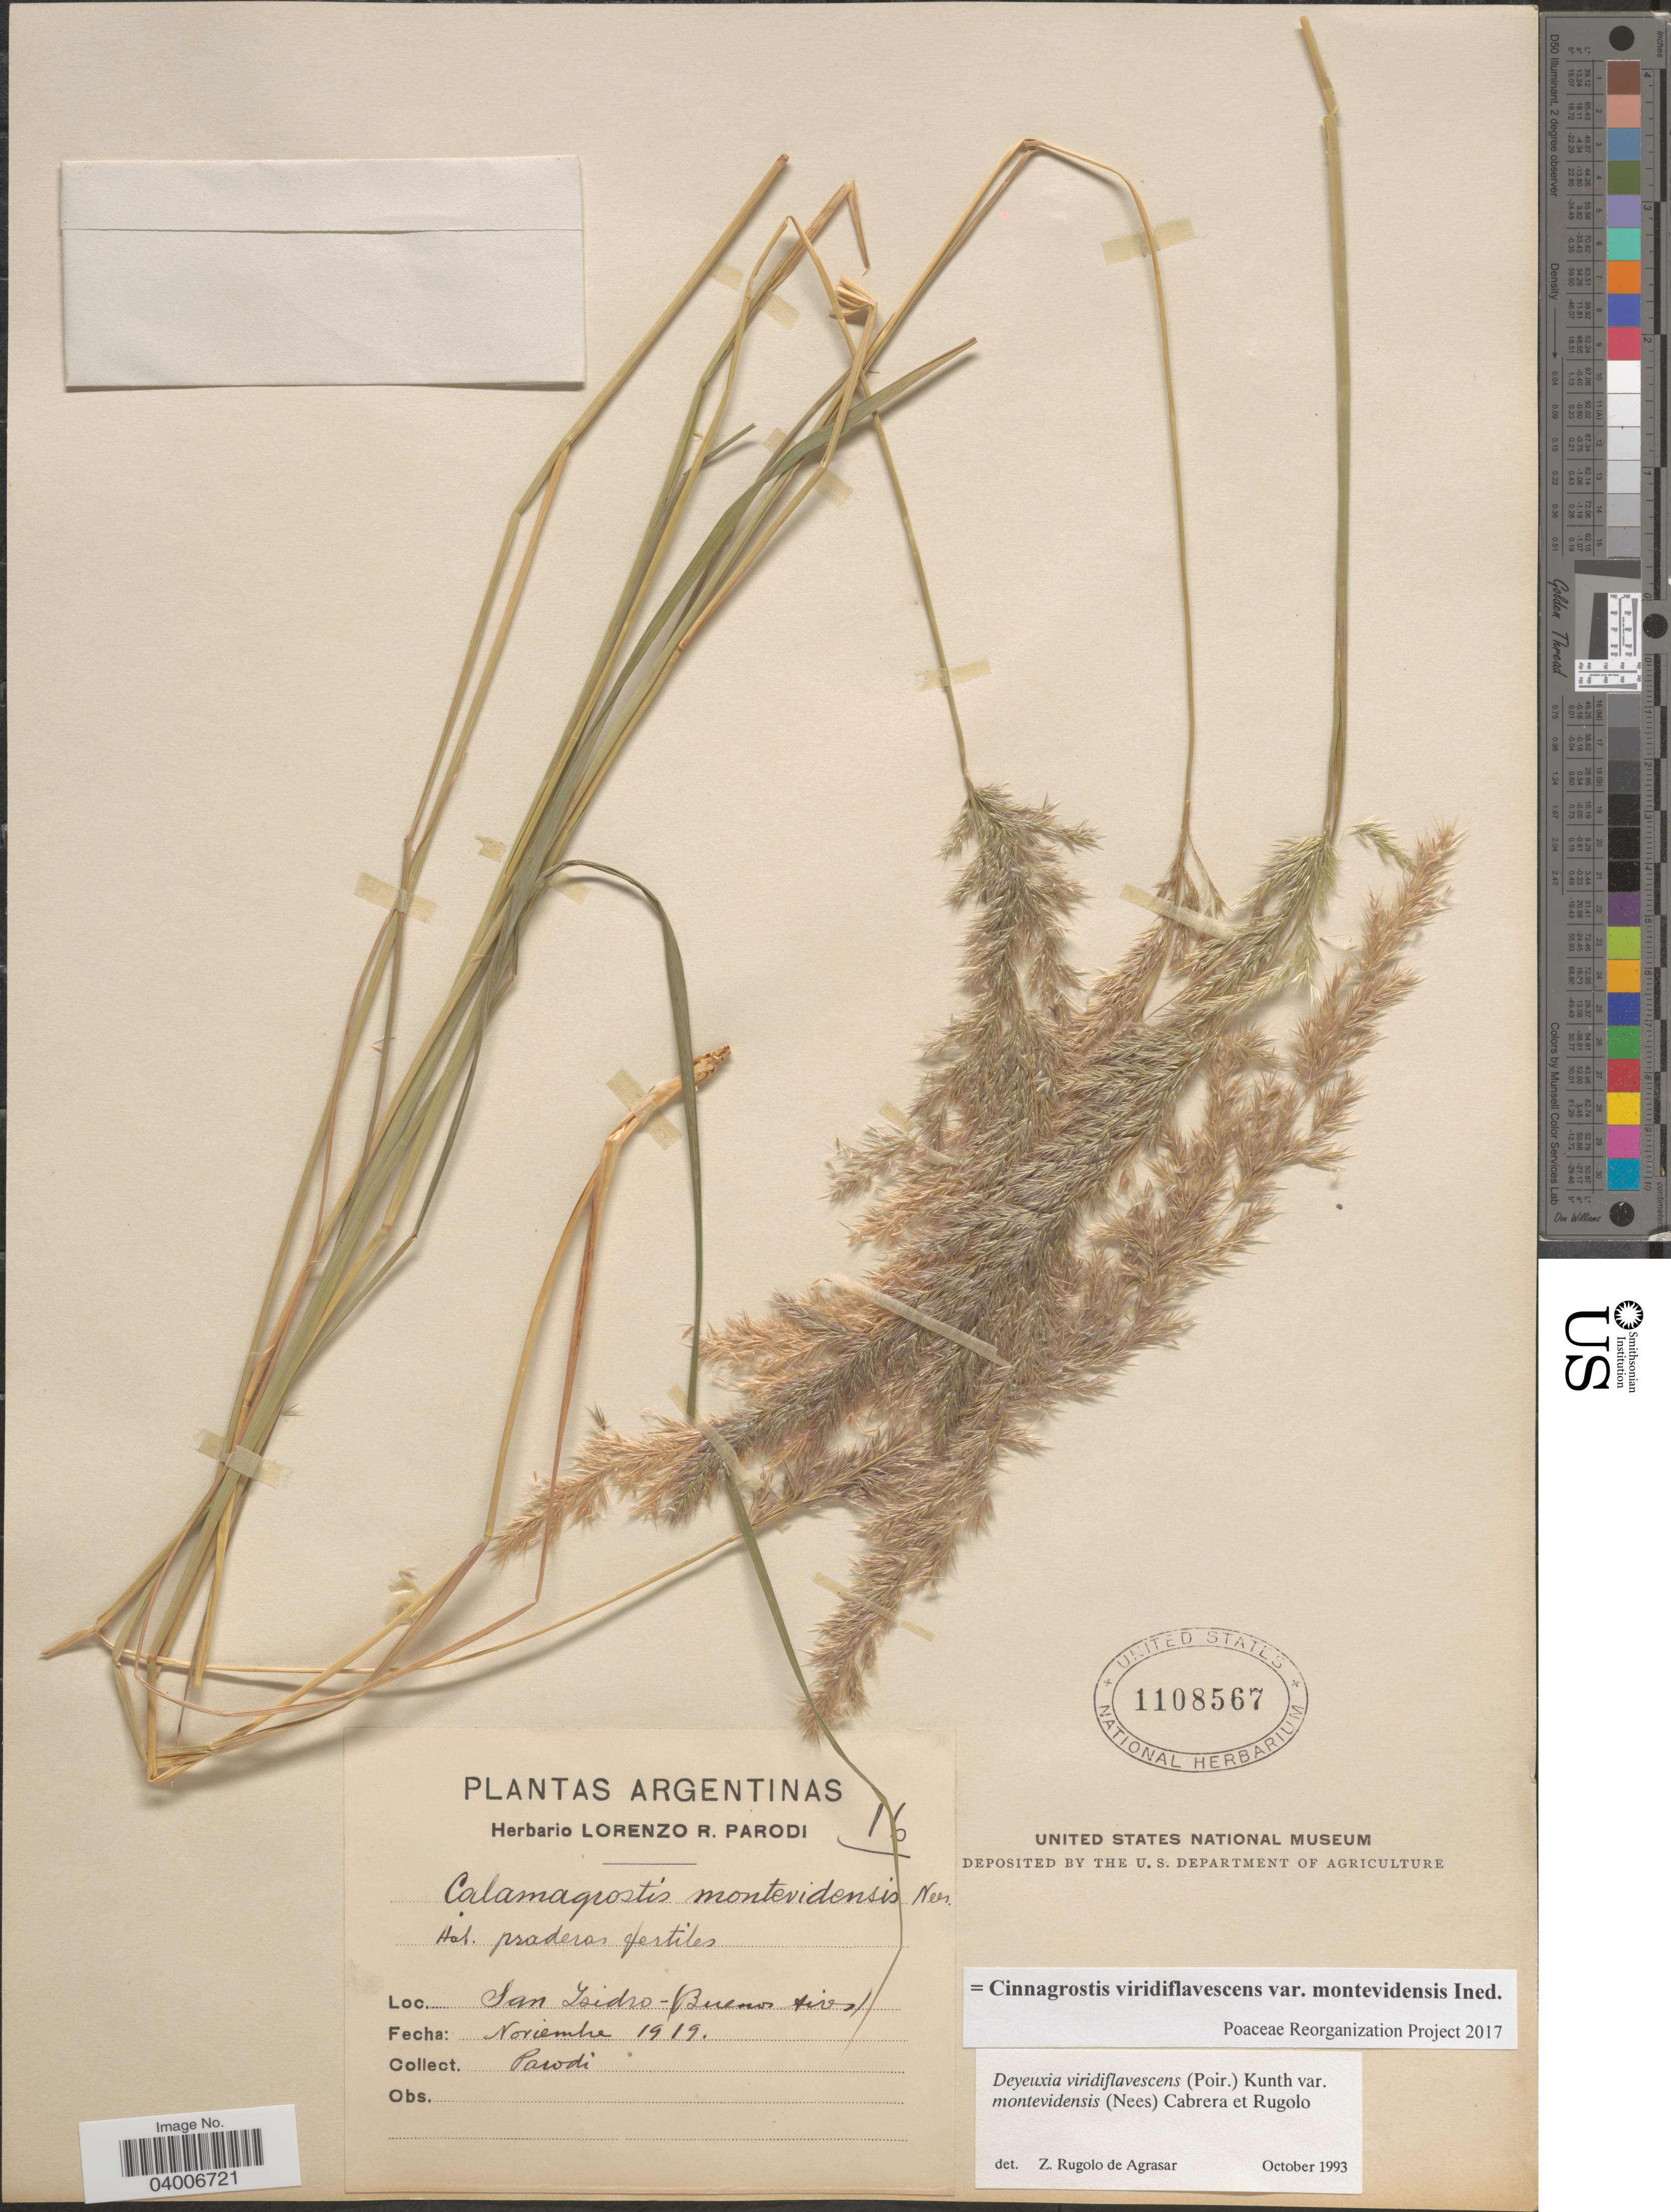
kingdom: Plantae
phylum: Tracheophyta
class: Liliopsida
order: Poales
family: Poaceae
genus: Cinnagrostis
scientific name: Cinnagrostis viridiflavescens var. montevidensis ined.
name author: (Nees) P.M. Peterson et al.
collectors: L. R. Parodi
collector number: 16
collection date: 1919-11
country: Argentina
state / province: Buenos Aires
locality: San Isidro.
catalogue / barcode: US 1108567